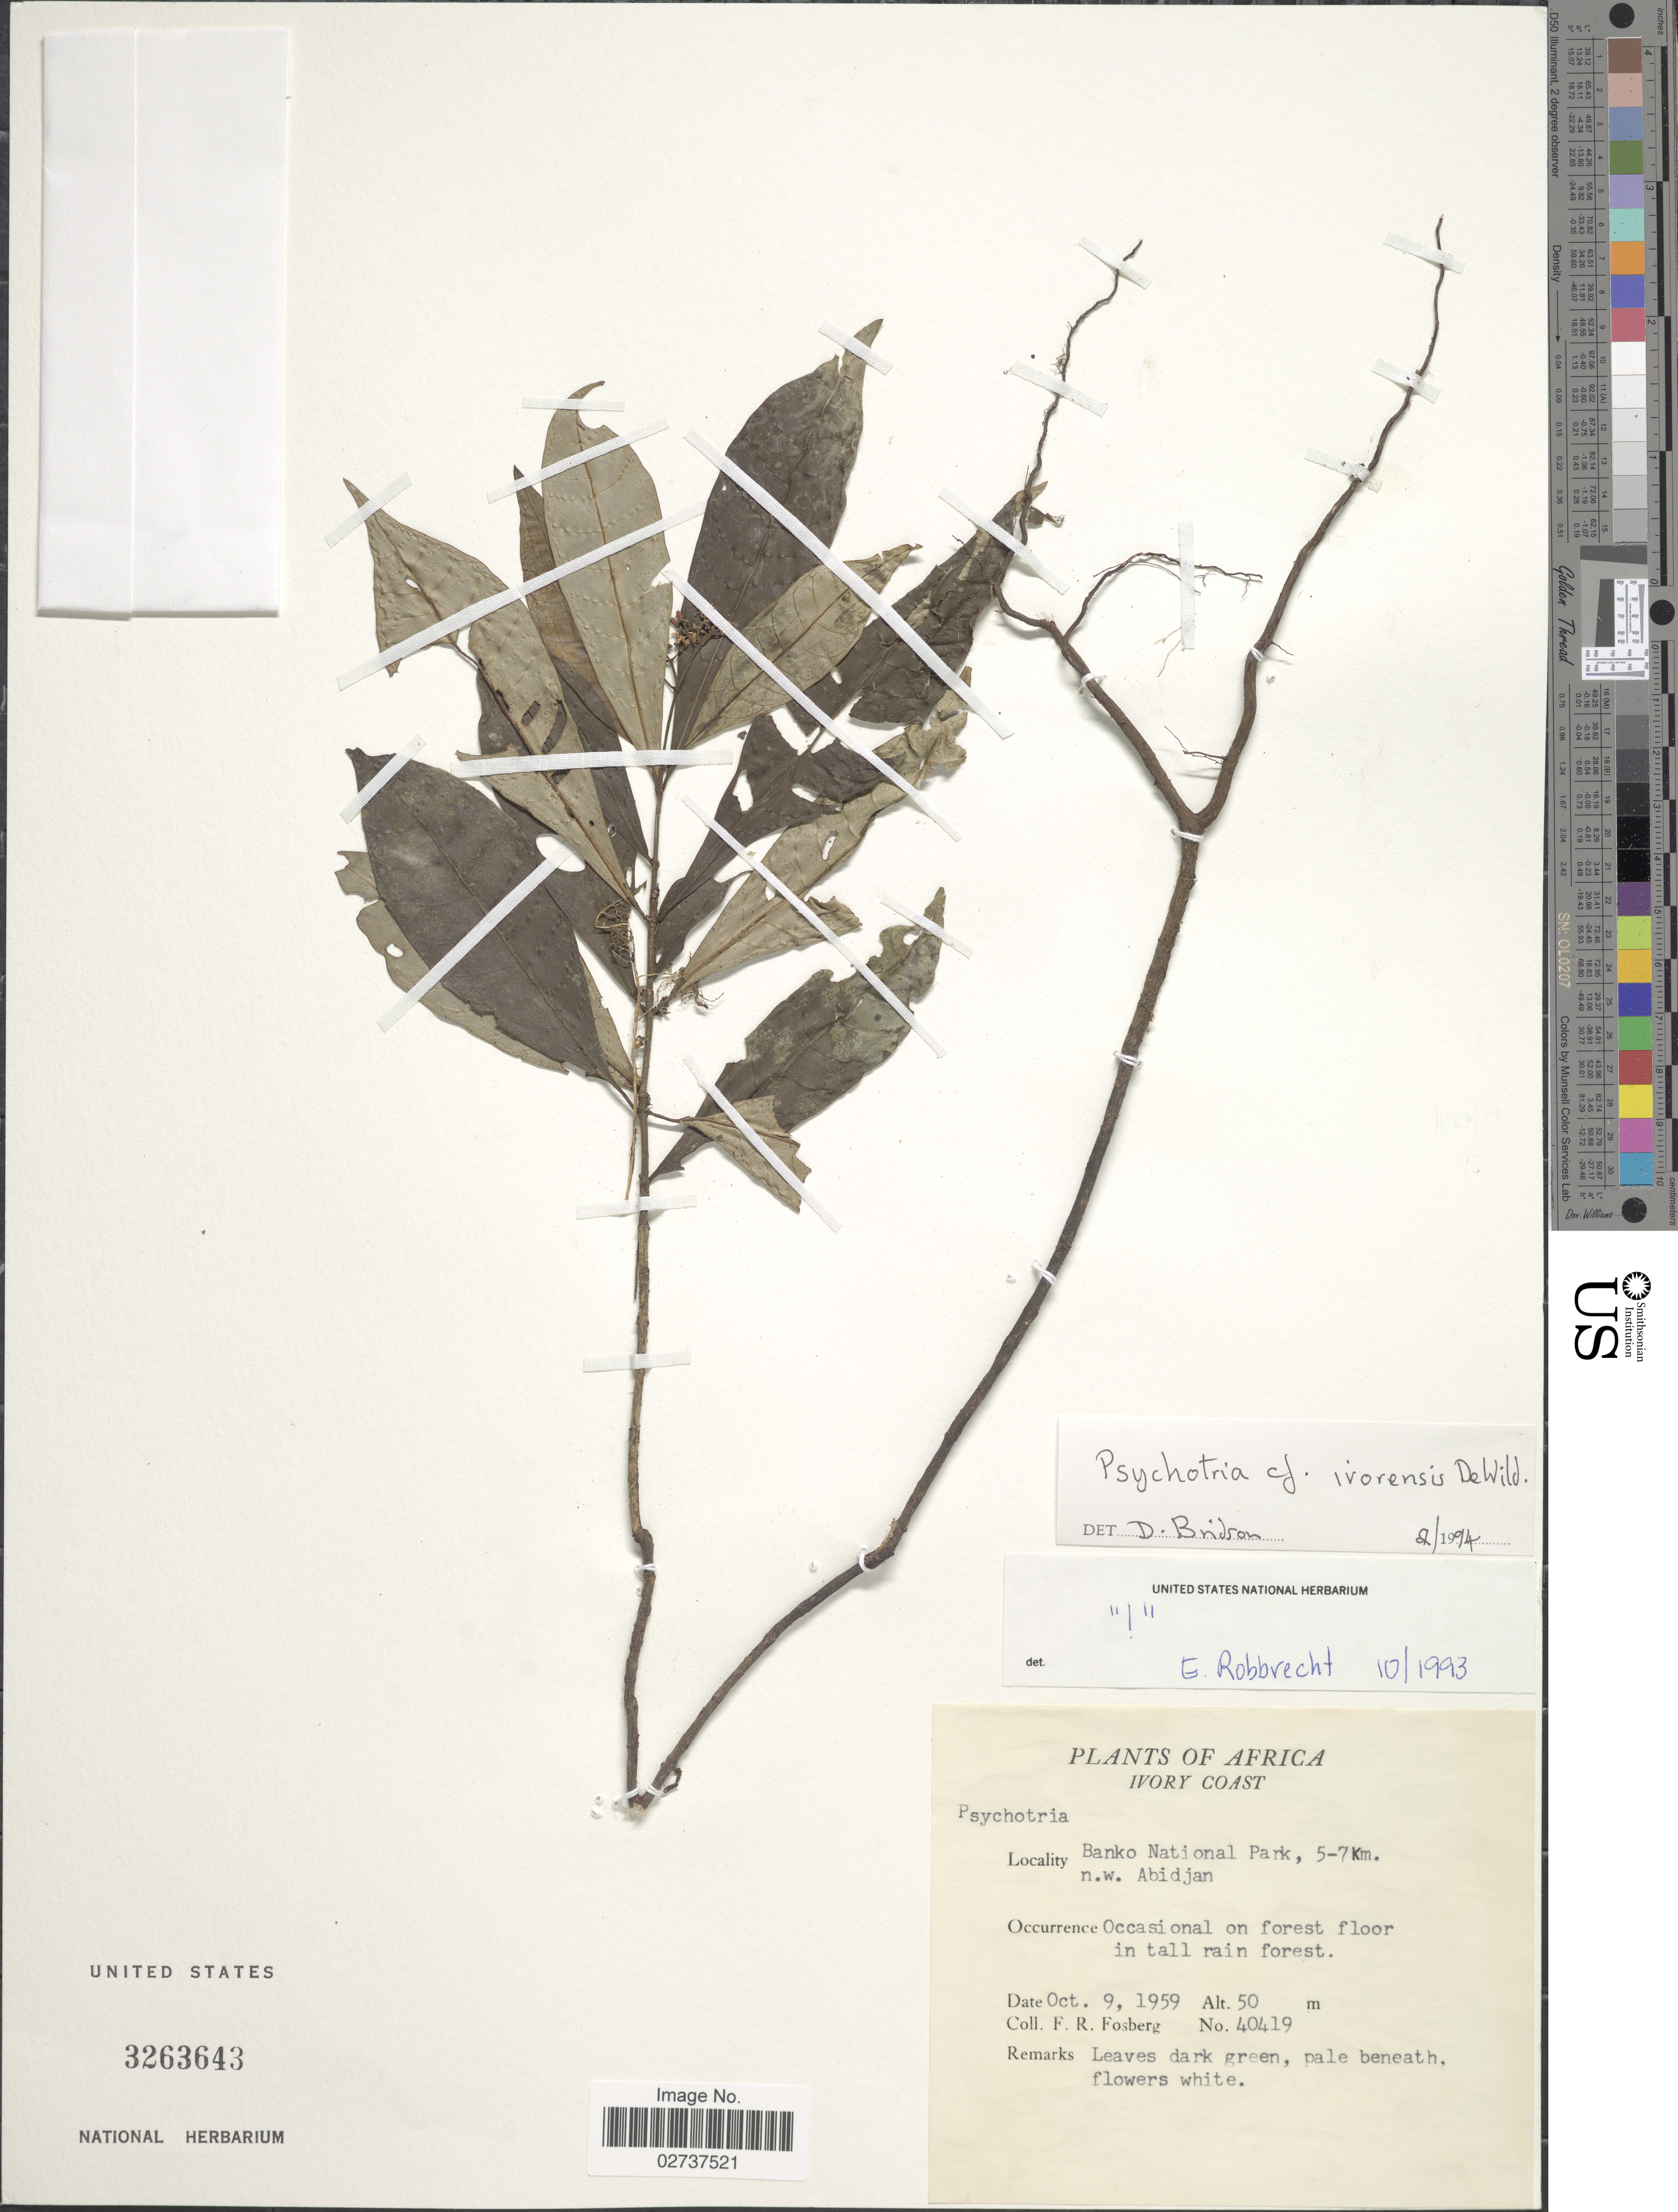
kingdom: Plantae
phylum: Tracheophyta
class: Magnoliopsida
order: Gentianales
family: Rubiaceae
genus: Psychotria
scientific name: Psychotria ivorensis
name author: De Wild.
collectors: F. R. Fosberg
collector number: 40419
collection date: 1959-10-09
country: Ivory Coast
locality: Banko National Park, 5-7 Km. n.w. Abidjan.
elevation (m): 50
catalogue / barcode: US 3263643